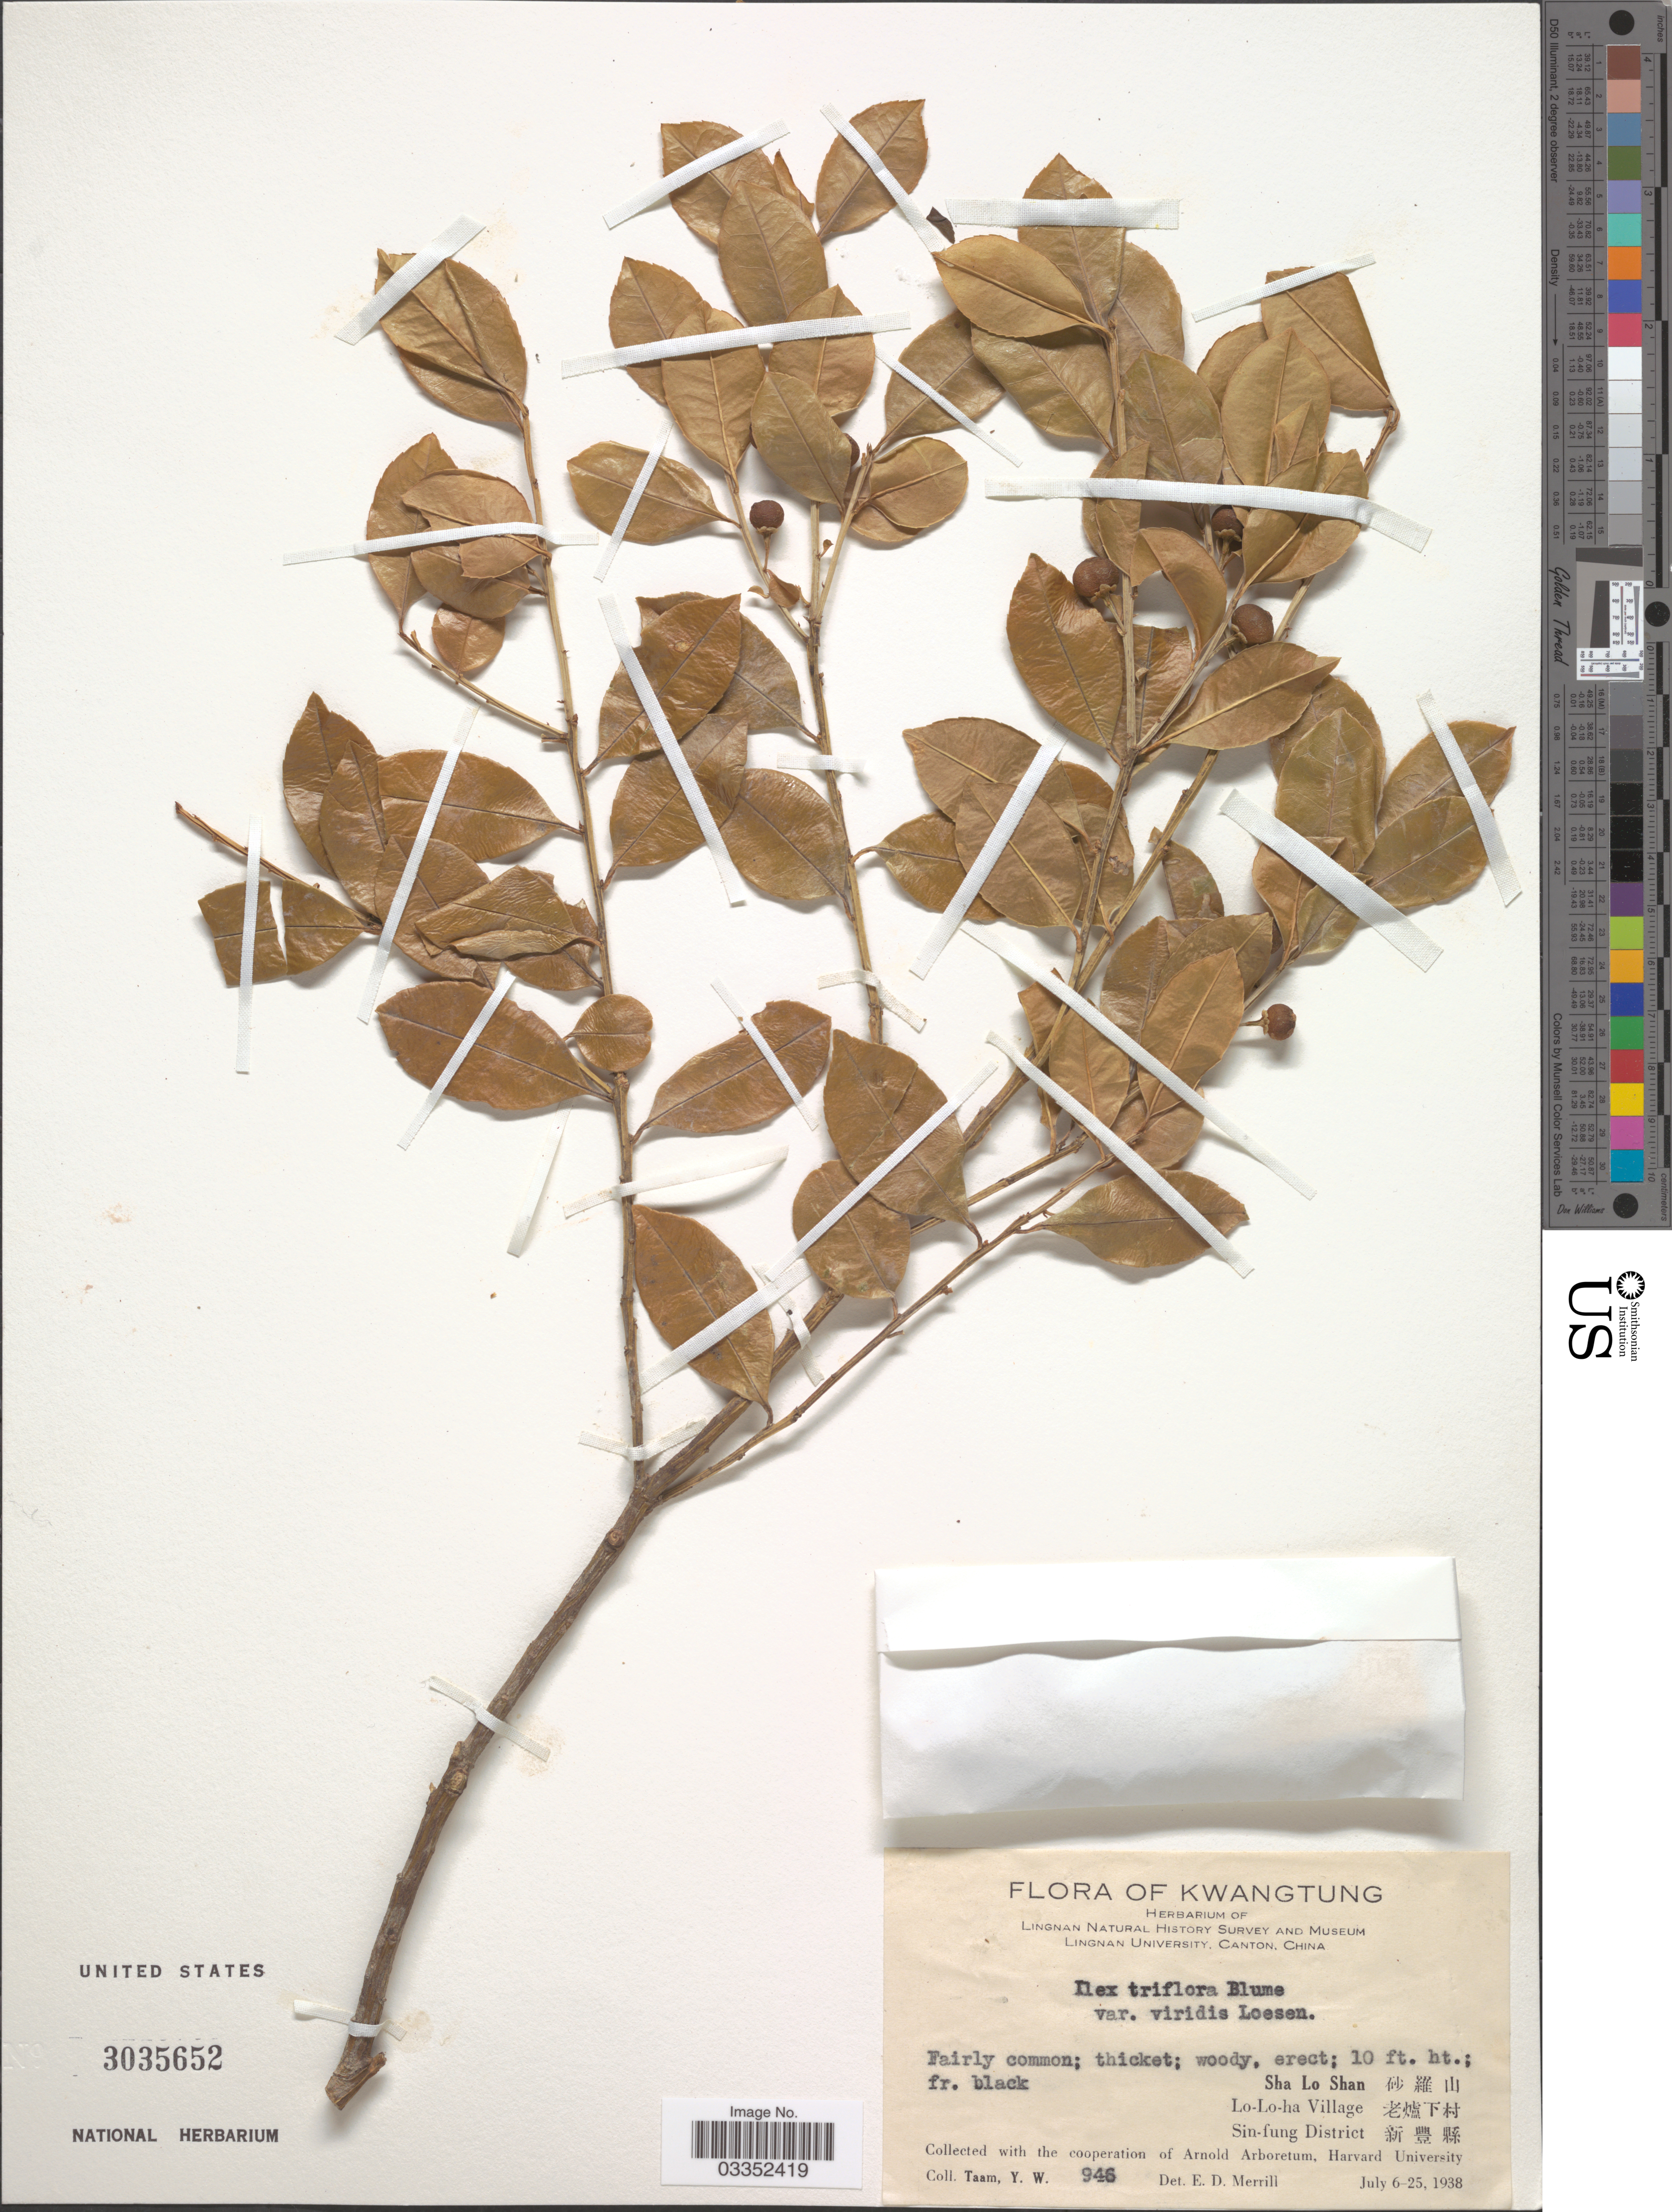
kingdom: Plantae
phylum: Tracheophyta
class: Magnoliopsida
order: Aquifoliales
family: Aquifoliaceae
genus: Ilex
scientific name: Ilex triflora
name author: Blume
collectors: Y. W. Taam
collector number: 946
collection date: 1938-07-06/1938-07-25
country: China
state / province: Guangdong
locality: Kwangtung, Sha Lo Shan X, Lo-Lo-ha Village X, Sin-fung District X.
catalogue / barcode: US 3035652